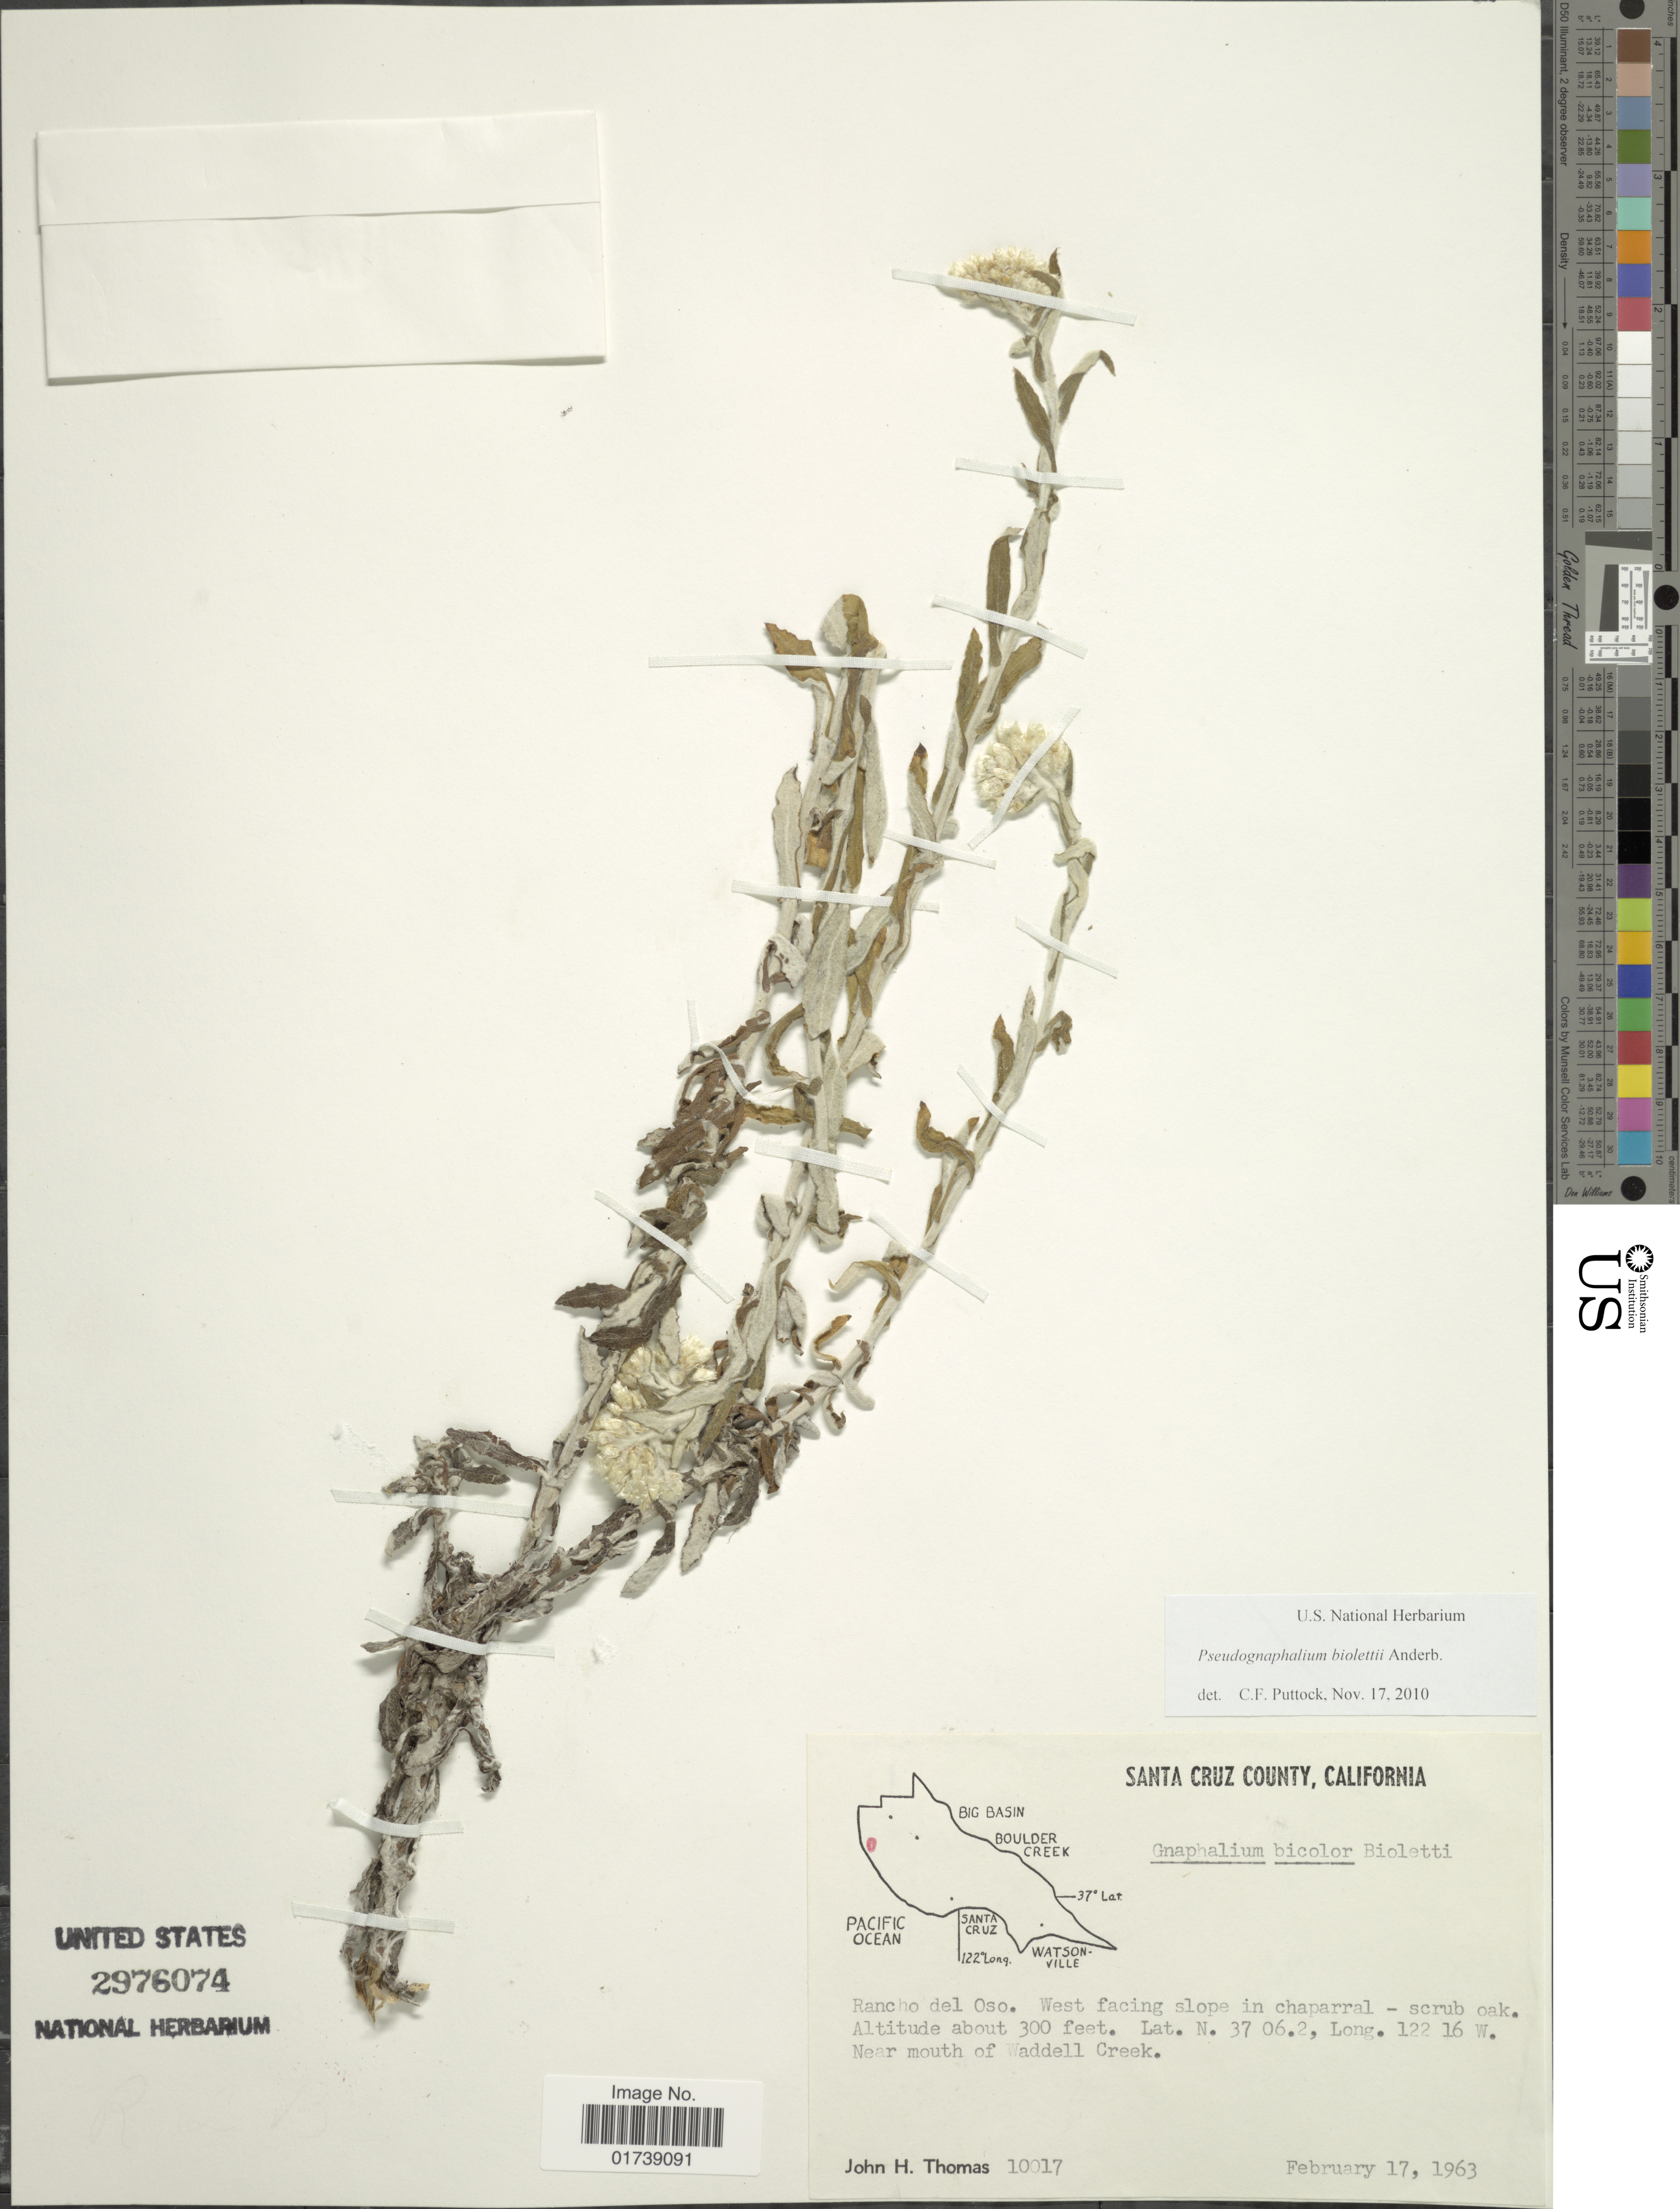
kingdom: Plantae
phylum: Tracheophyta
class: Magnoliopsida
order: Asterales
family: Asteraceae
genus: Pseudognaphalium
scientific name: Pseudognaphalium biolettii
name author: Anderb.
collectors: J. H. Thomas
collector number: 10017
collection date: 1963-02-17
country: United States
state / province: California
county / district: Santa Cruz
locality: Santa Cruz county, Rancho del Oso, West facing slope in chaparral, near mouth of Wadell Creek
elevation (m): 91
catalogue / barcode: US 2976074